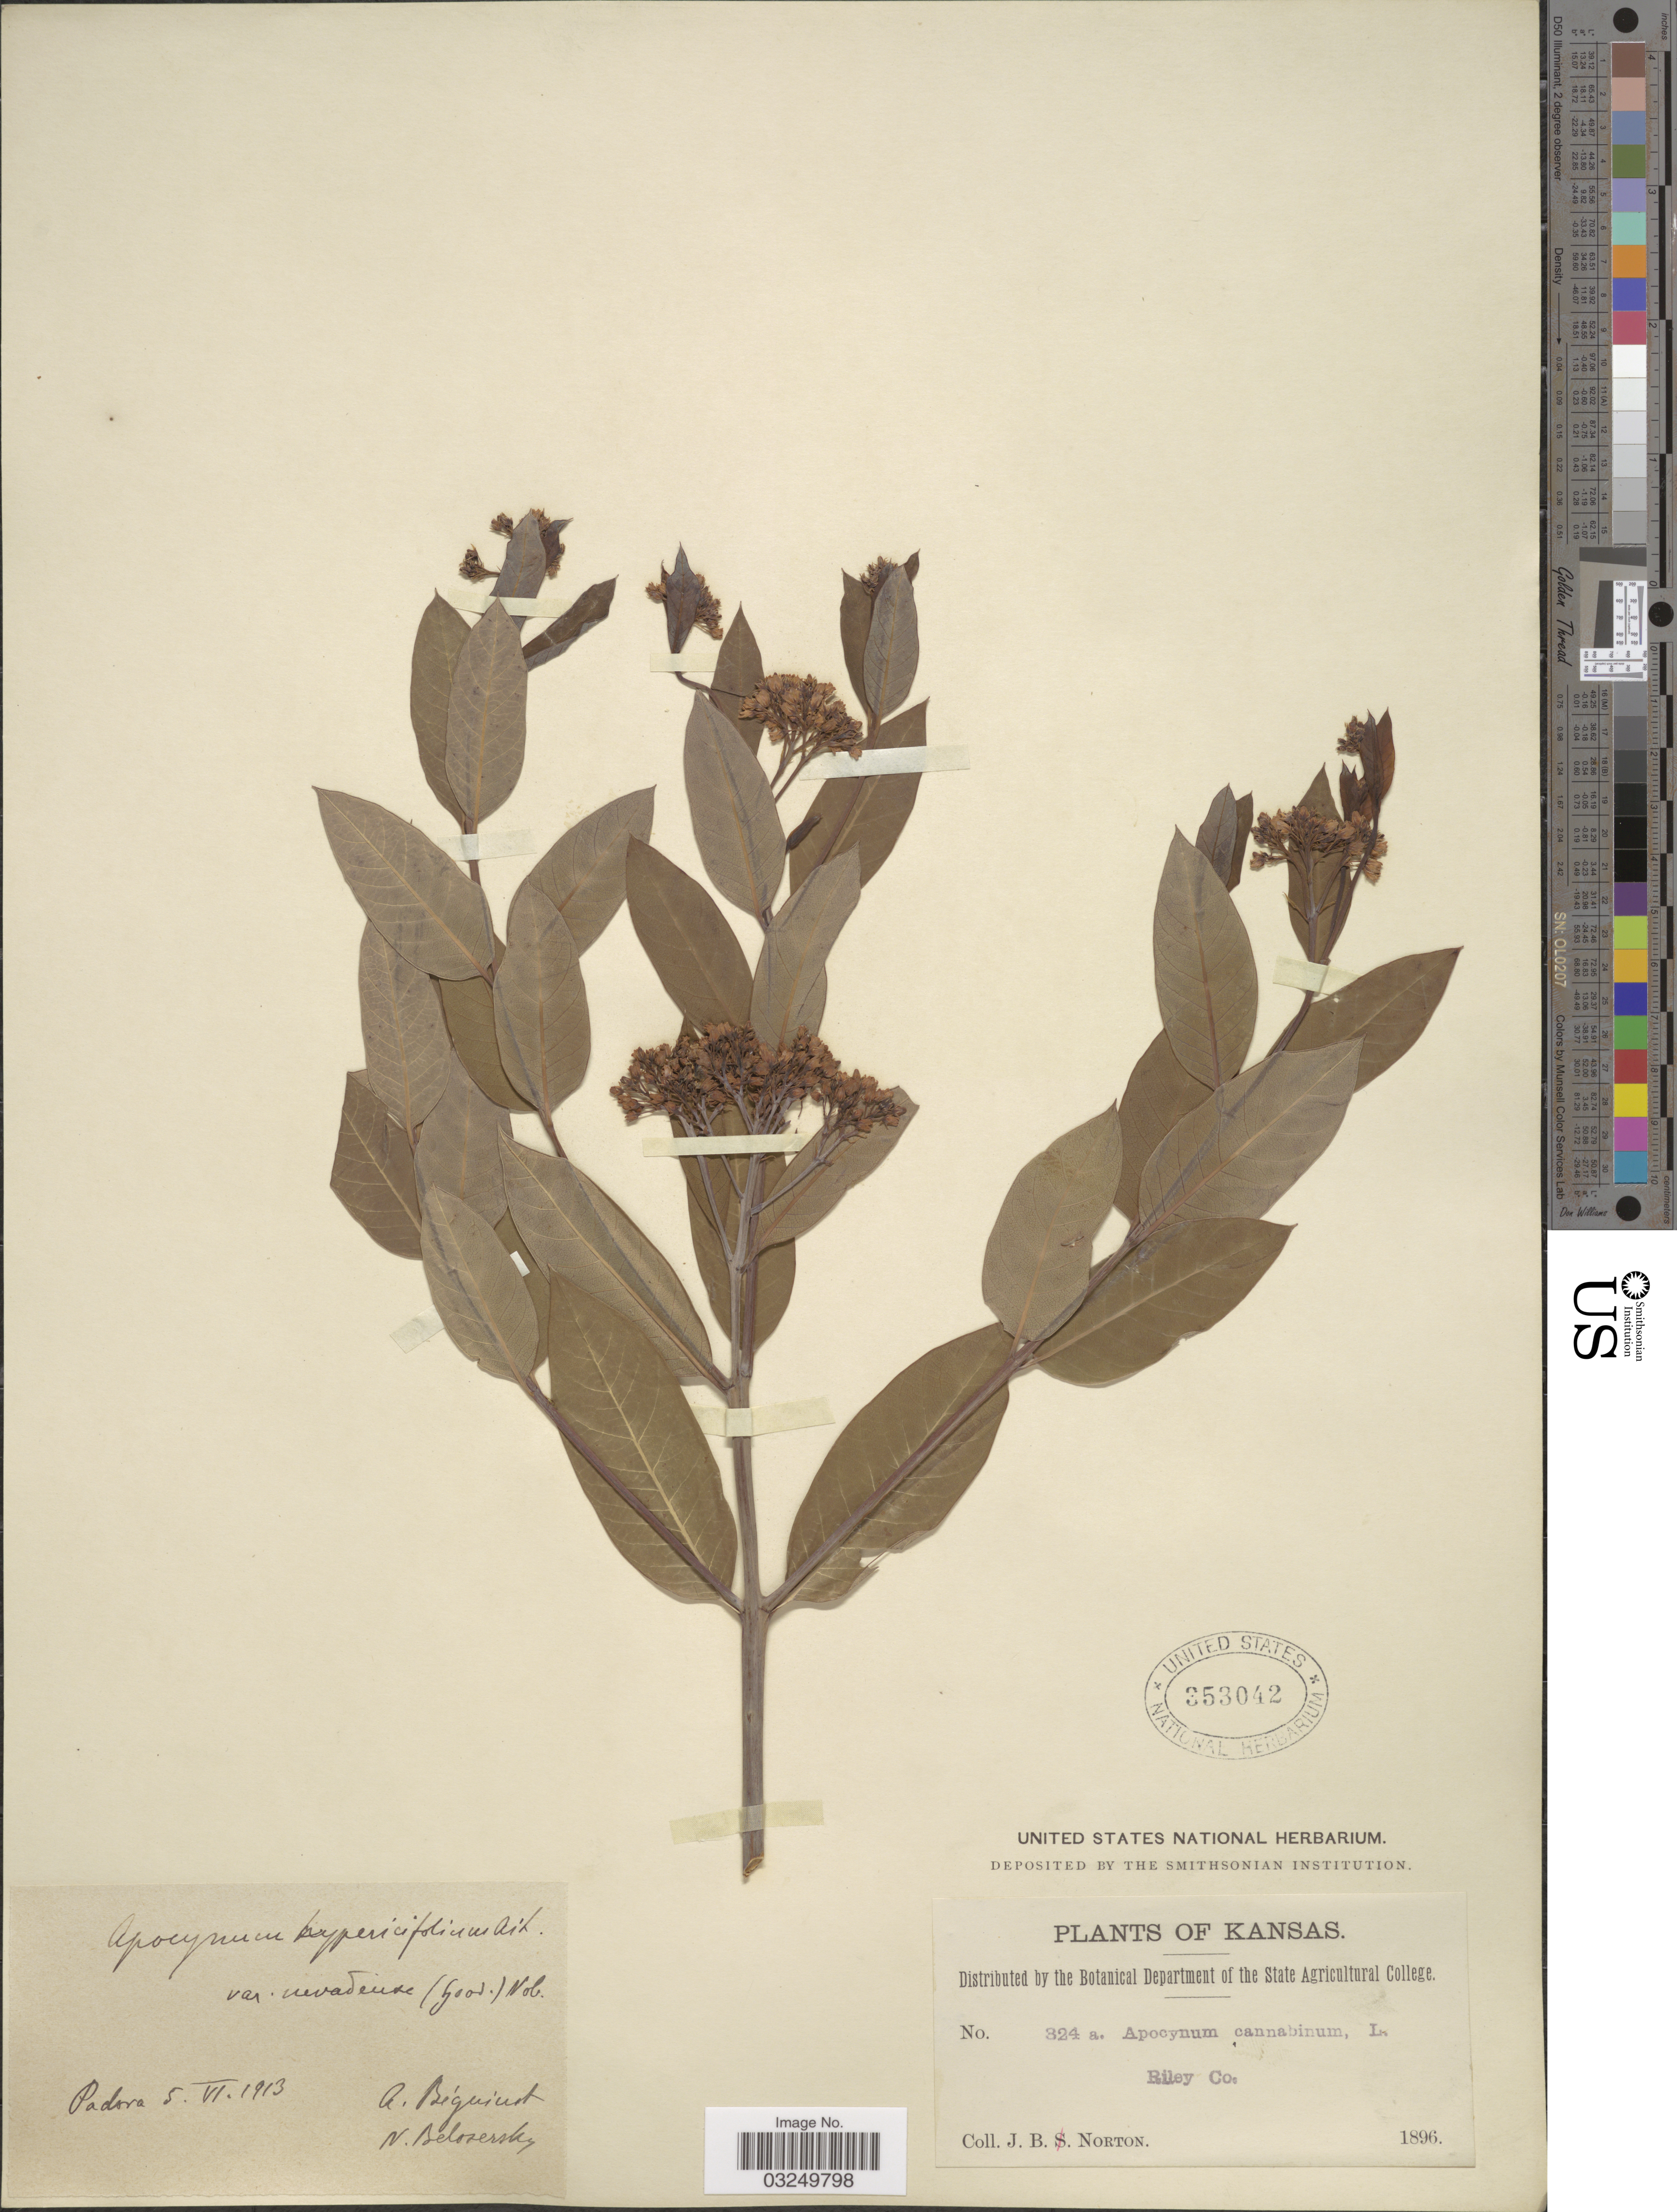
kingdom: Plantae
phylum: Tracheophyta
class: Magnoliopsida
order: Gentianales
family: Apocynaceae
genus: Apocynum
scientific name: Apocynum cannabinum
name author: L.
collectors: J. B. Norton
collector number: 324a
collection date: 1896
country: United States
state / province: Kansas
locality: Riley Co.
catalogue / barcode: US 353042